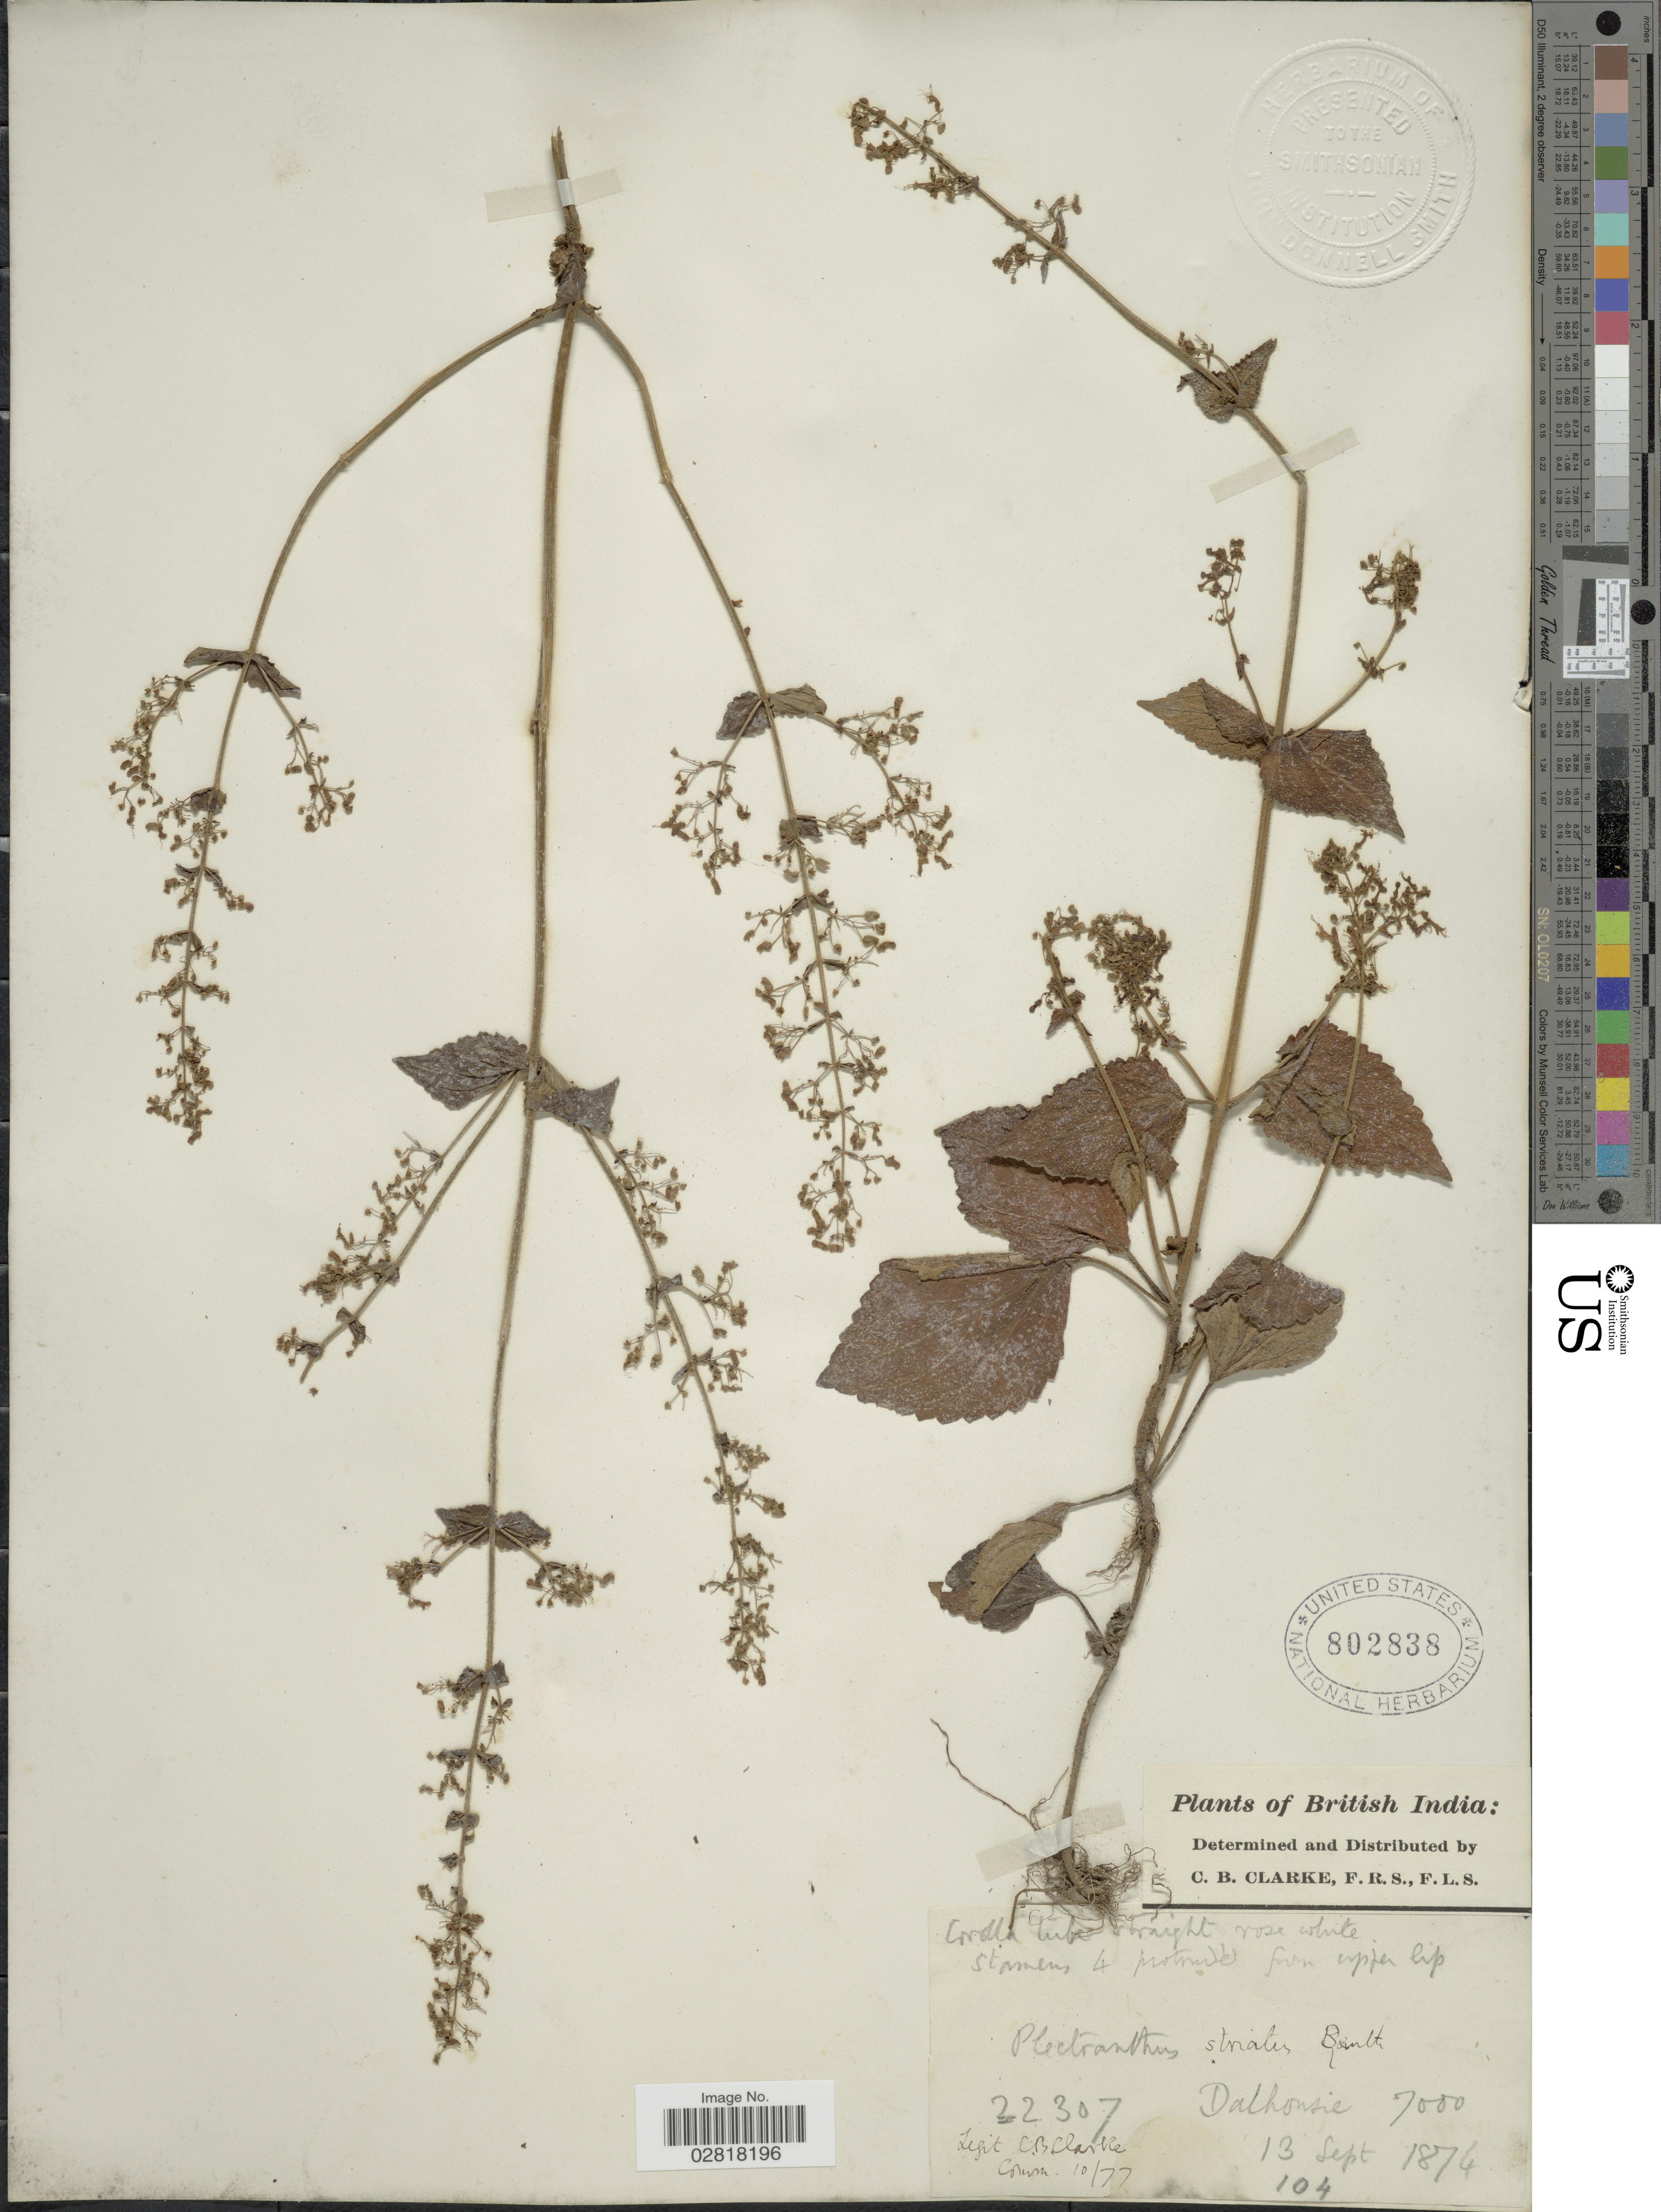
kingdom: Plantae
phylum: Tracheophyta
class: Magnoliopsida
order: Lamiales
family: Lamiaceae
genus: Plectranthus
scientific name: Plectranthus striatus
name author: Benth.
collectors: C. B. Clarke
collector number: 22307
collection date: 1874-09-13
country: India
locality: British India, Dalhousie.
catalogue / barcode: US 802838